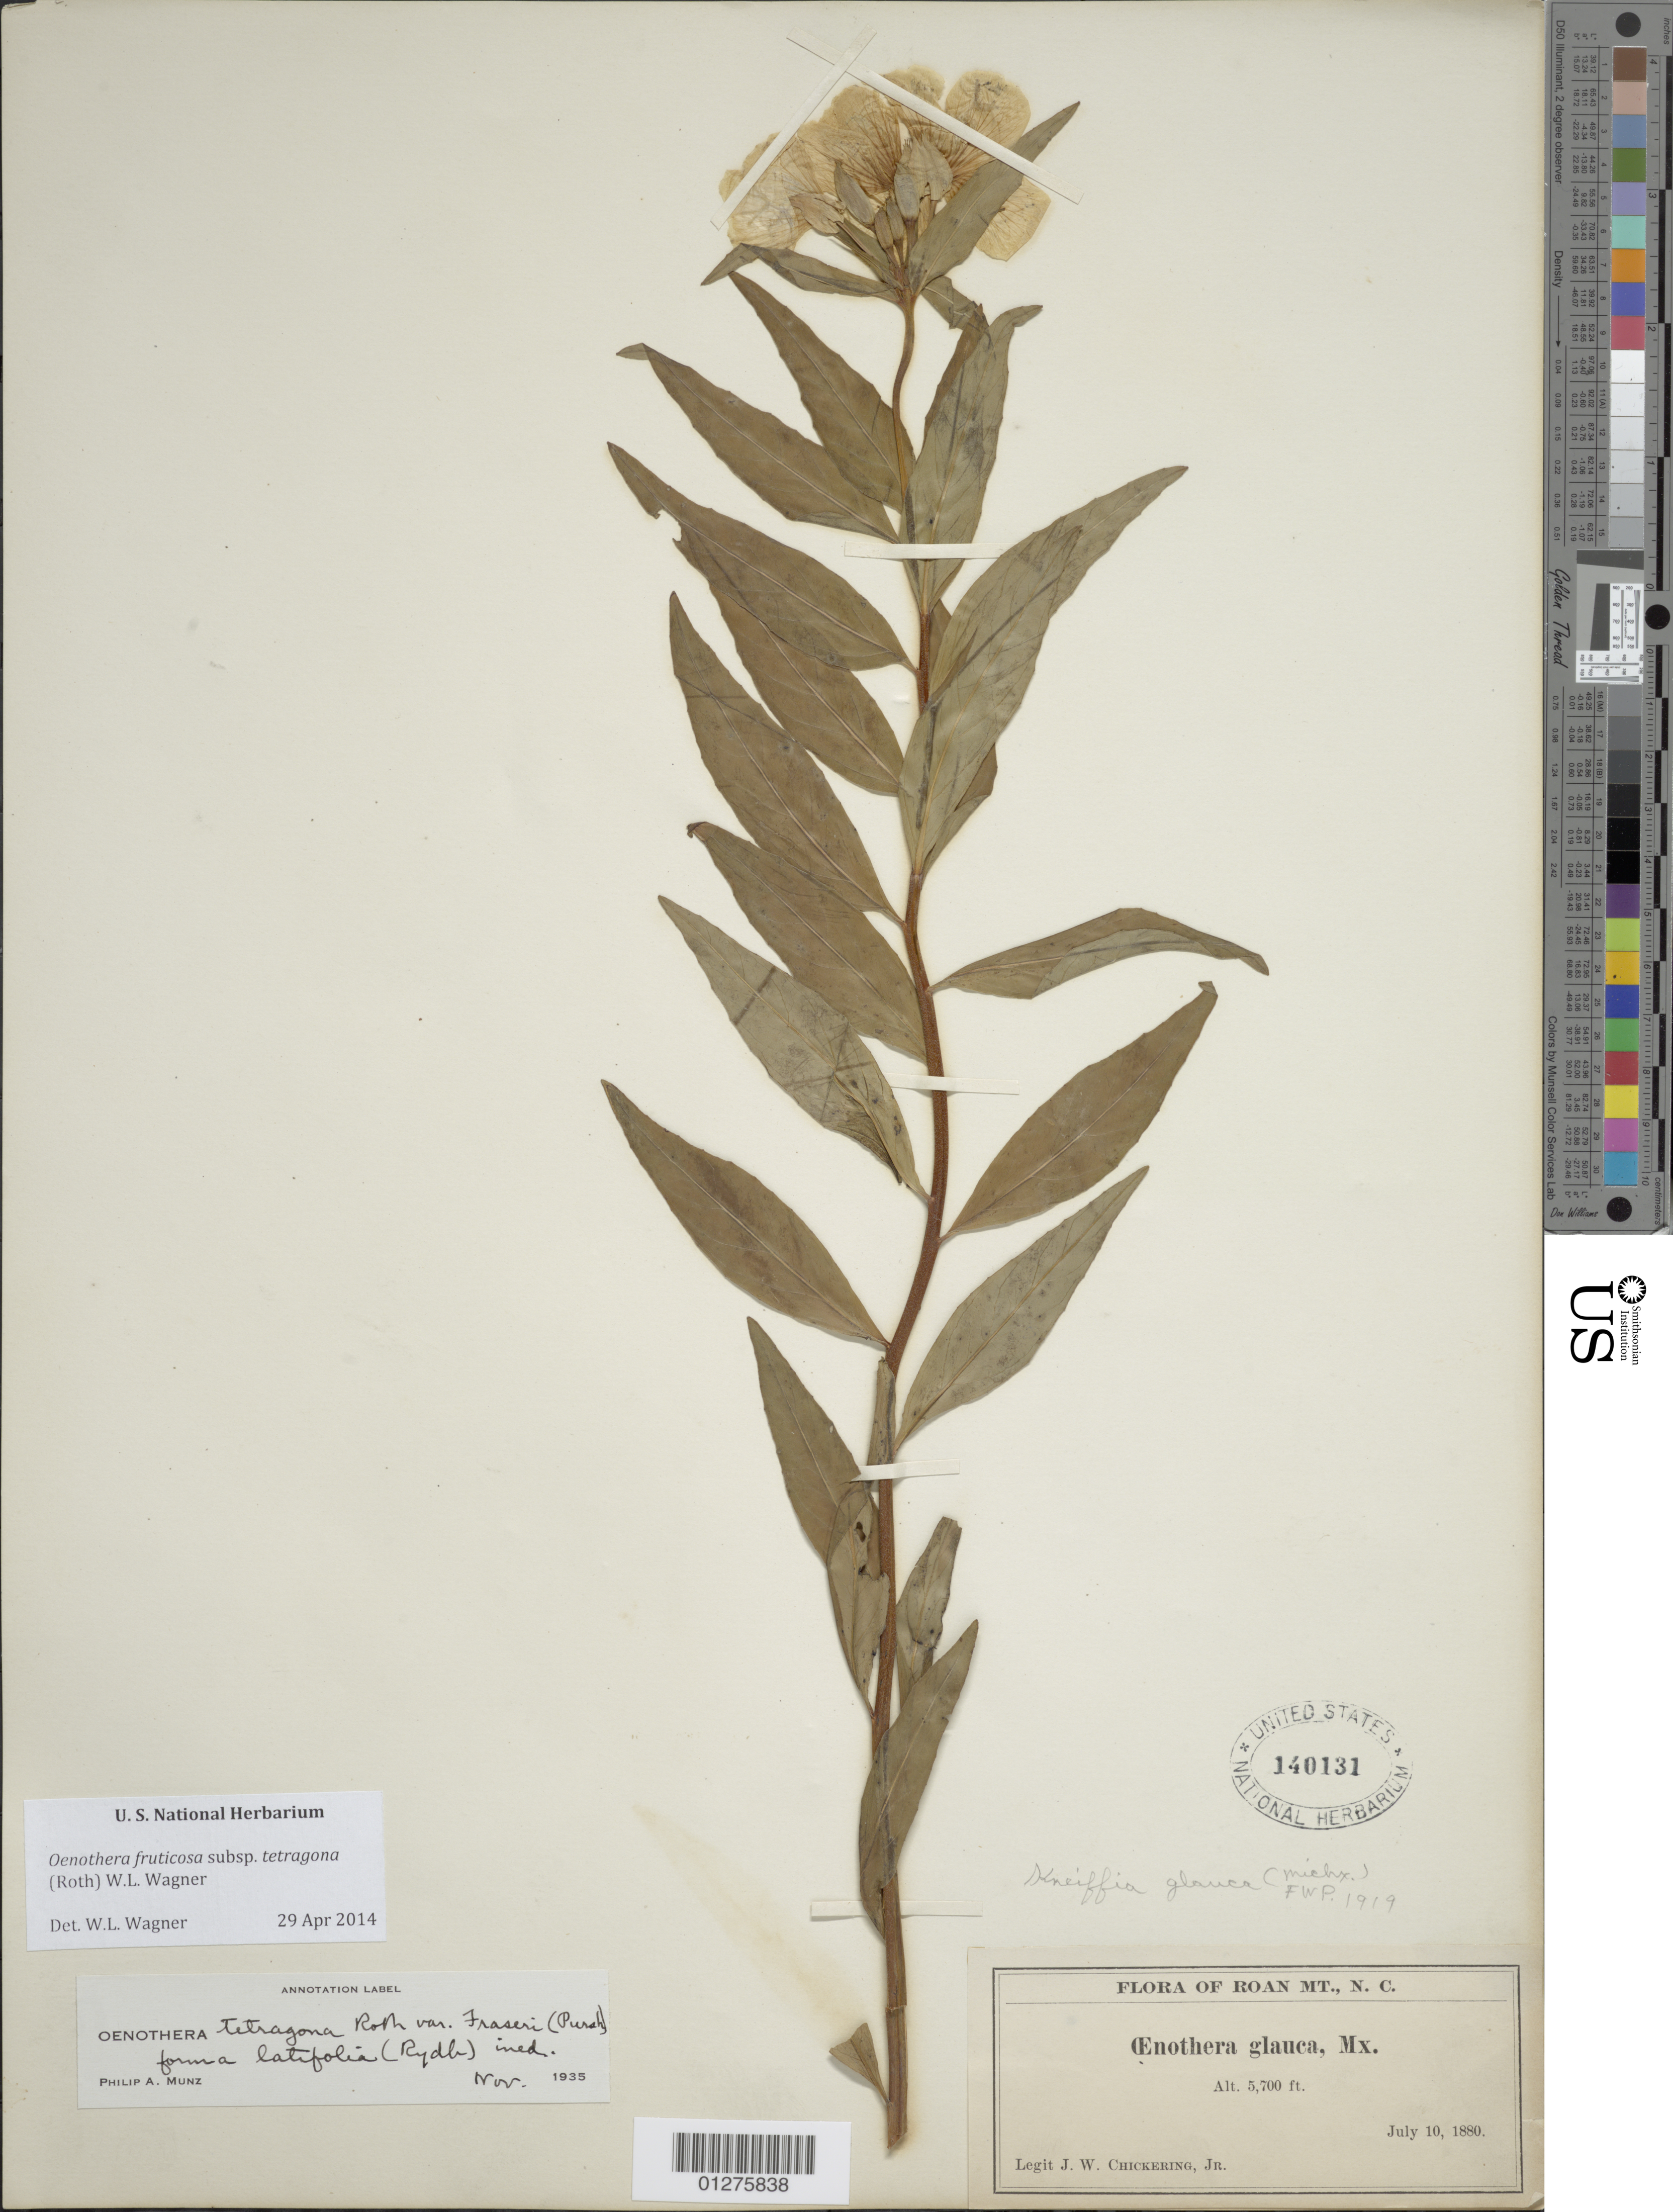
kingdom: Plantae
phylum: Tracheophyta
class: Magnoliopsida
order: Myrtales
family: Onagraceae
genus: Oenothera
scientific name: Oenothera fruticosa subsp. tetragona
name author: (Roth) W.L. Wagner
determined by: Wagner, W. L., (BOT), Smithsonian Institution - National Museum of Natural History (UNITED STATES)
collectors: J. Chickering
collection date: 1880-07-10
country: United States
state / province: North Carolina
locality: Roan Mountain.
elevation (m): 1737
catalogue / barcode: US 140131